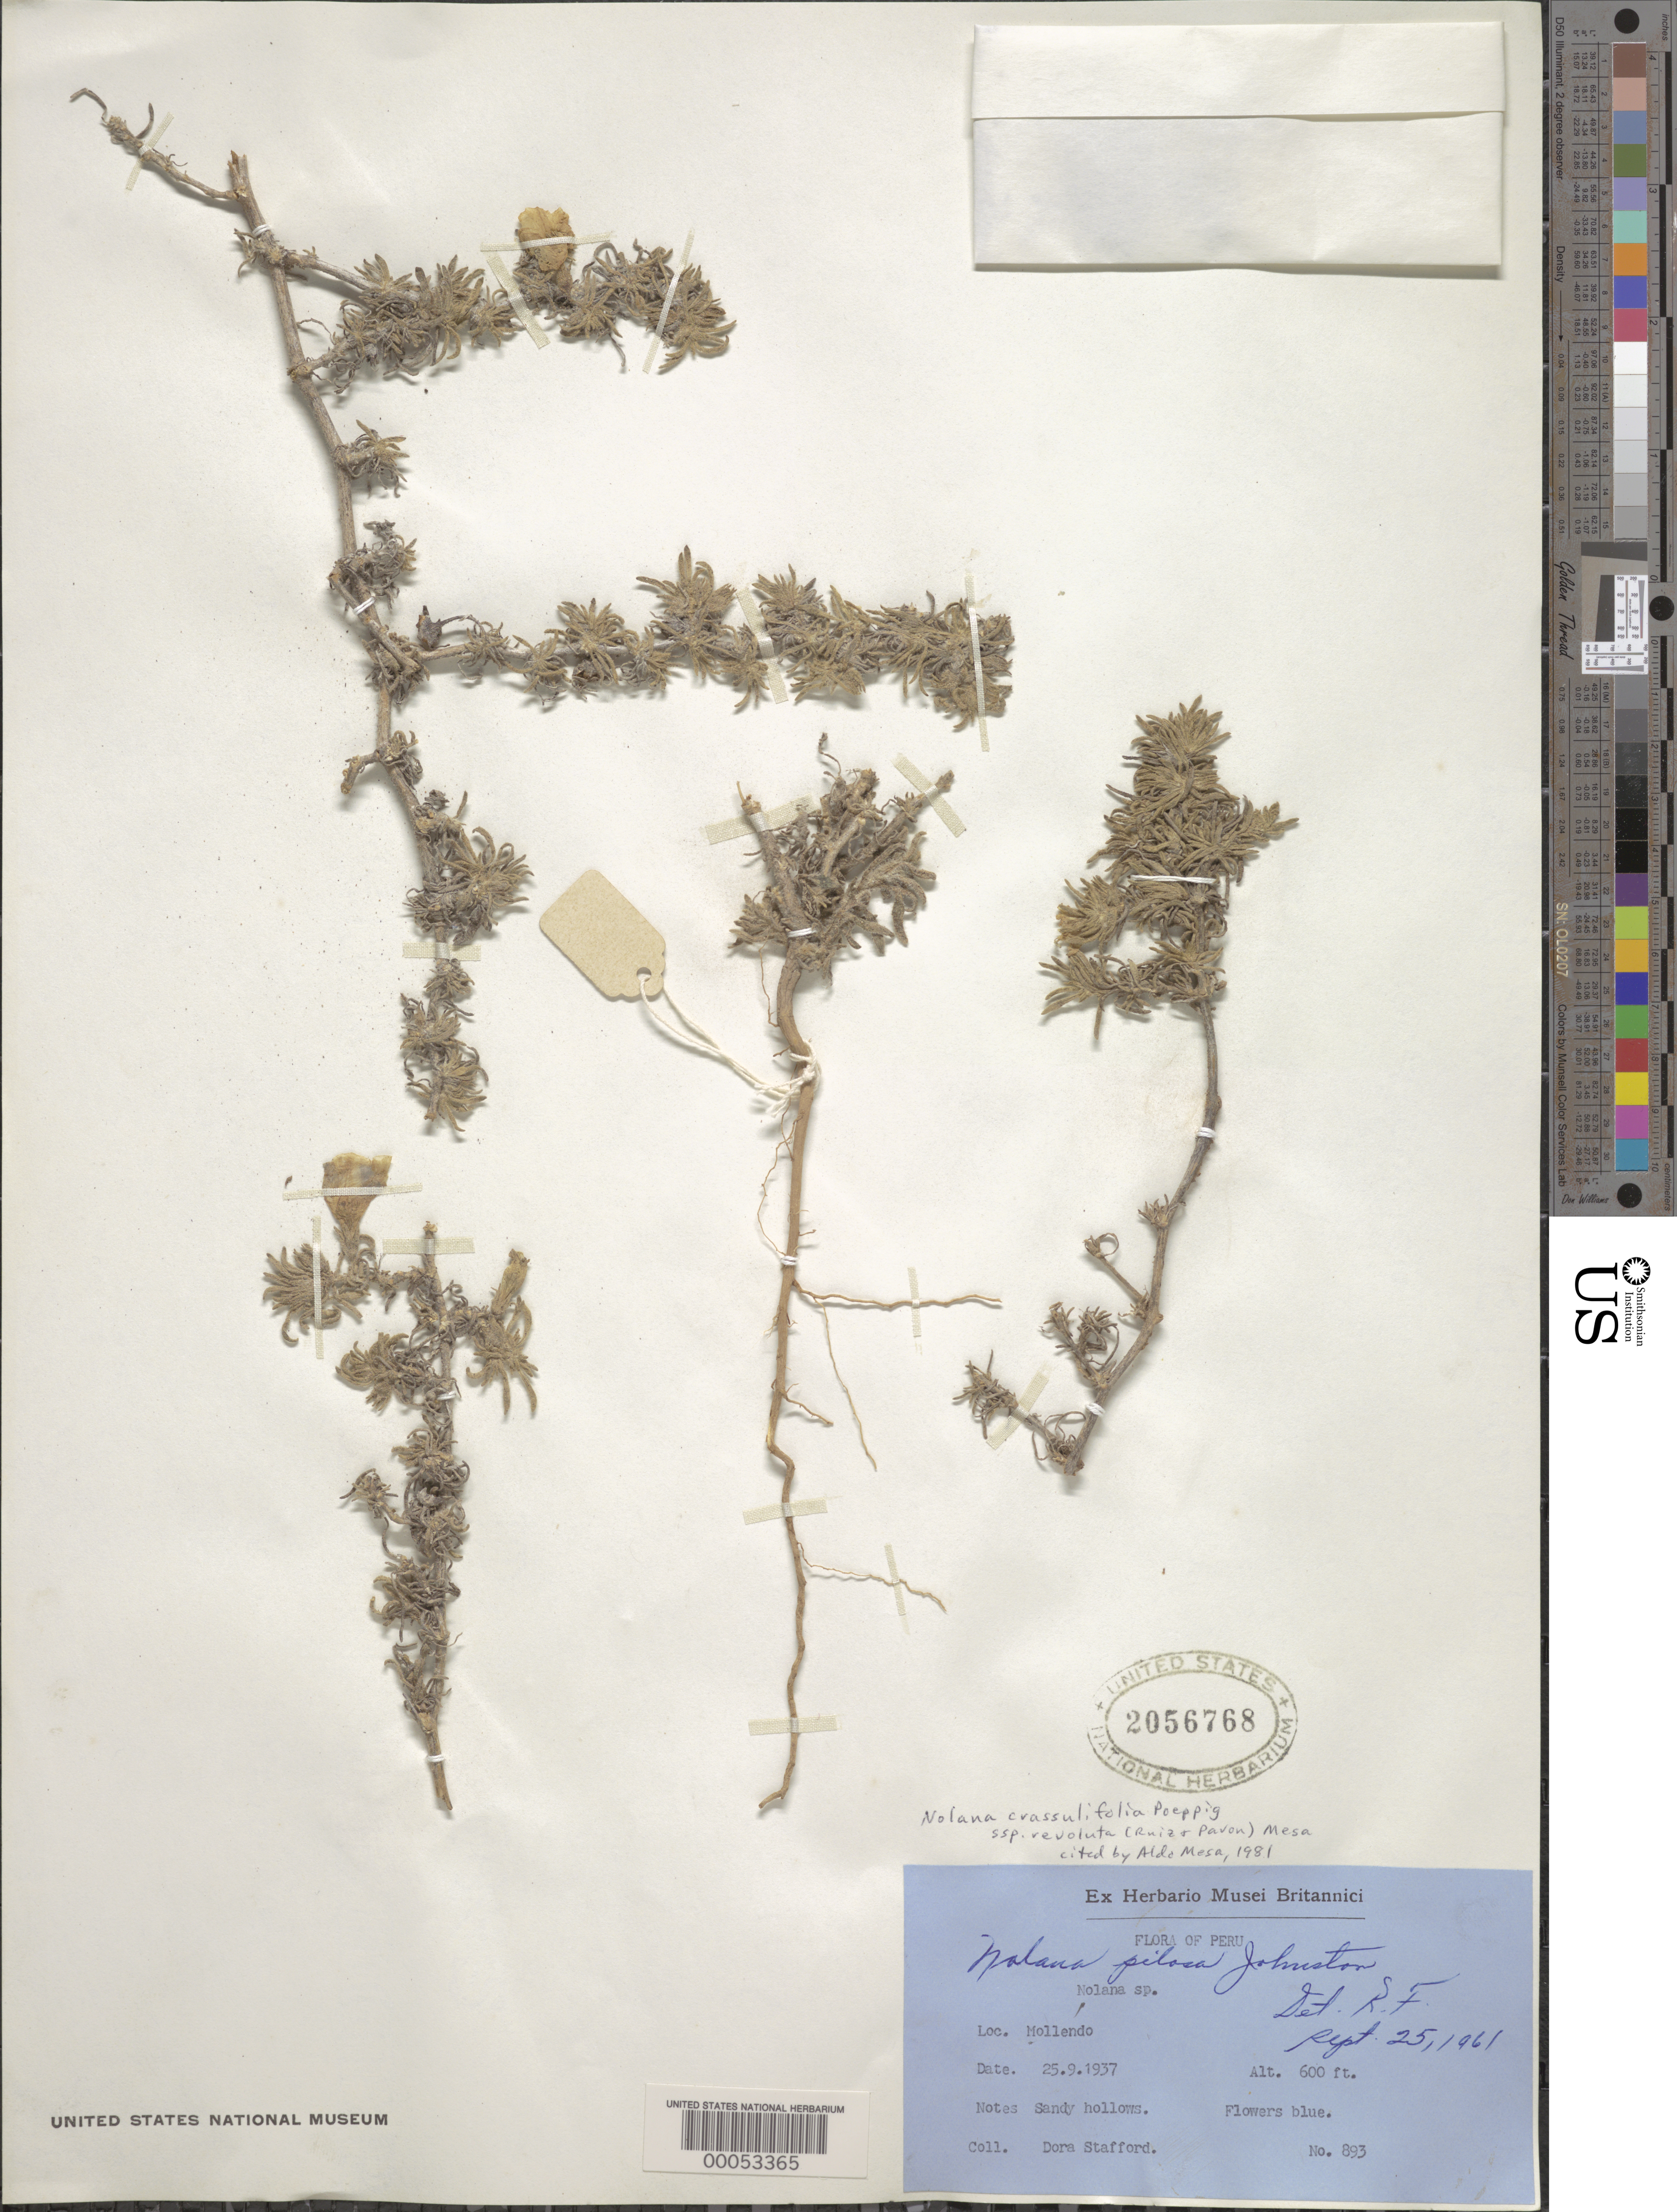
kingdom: Plantae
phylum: Tracheophyta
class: Magnoliopsida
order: Solanales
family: Solanaceae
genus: Nolana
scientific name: Nolana crassulifolia subsp. revoluta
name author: (Ruiz & Pav.) Mesa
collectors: D. Stafford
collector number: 893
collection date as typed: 25 Sep 1937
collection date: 1937-09-25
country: Peru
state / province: Arequipa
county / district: Islay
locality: Mollendo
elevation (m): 183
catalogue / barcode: US 2056768